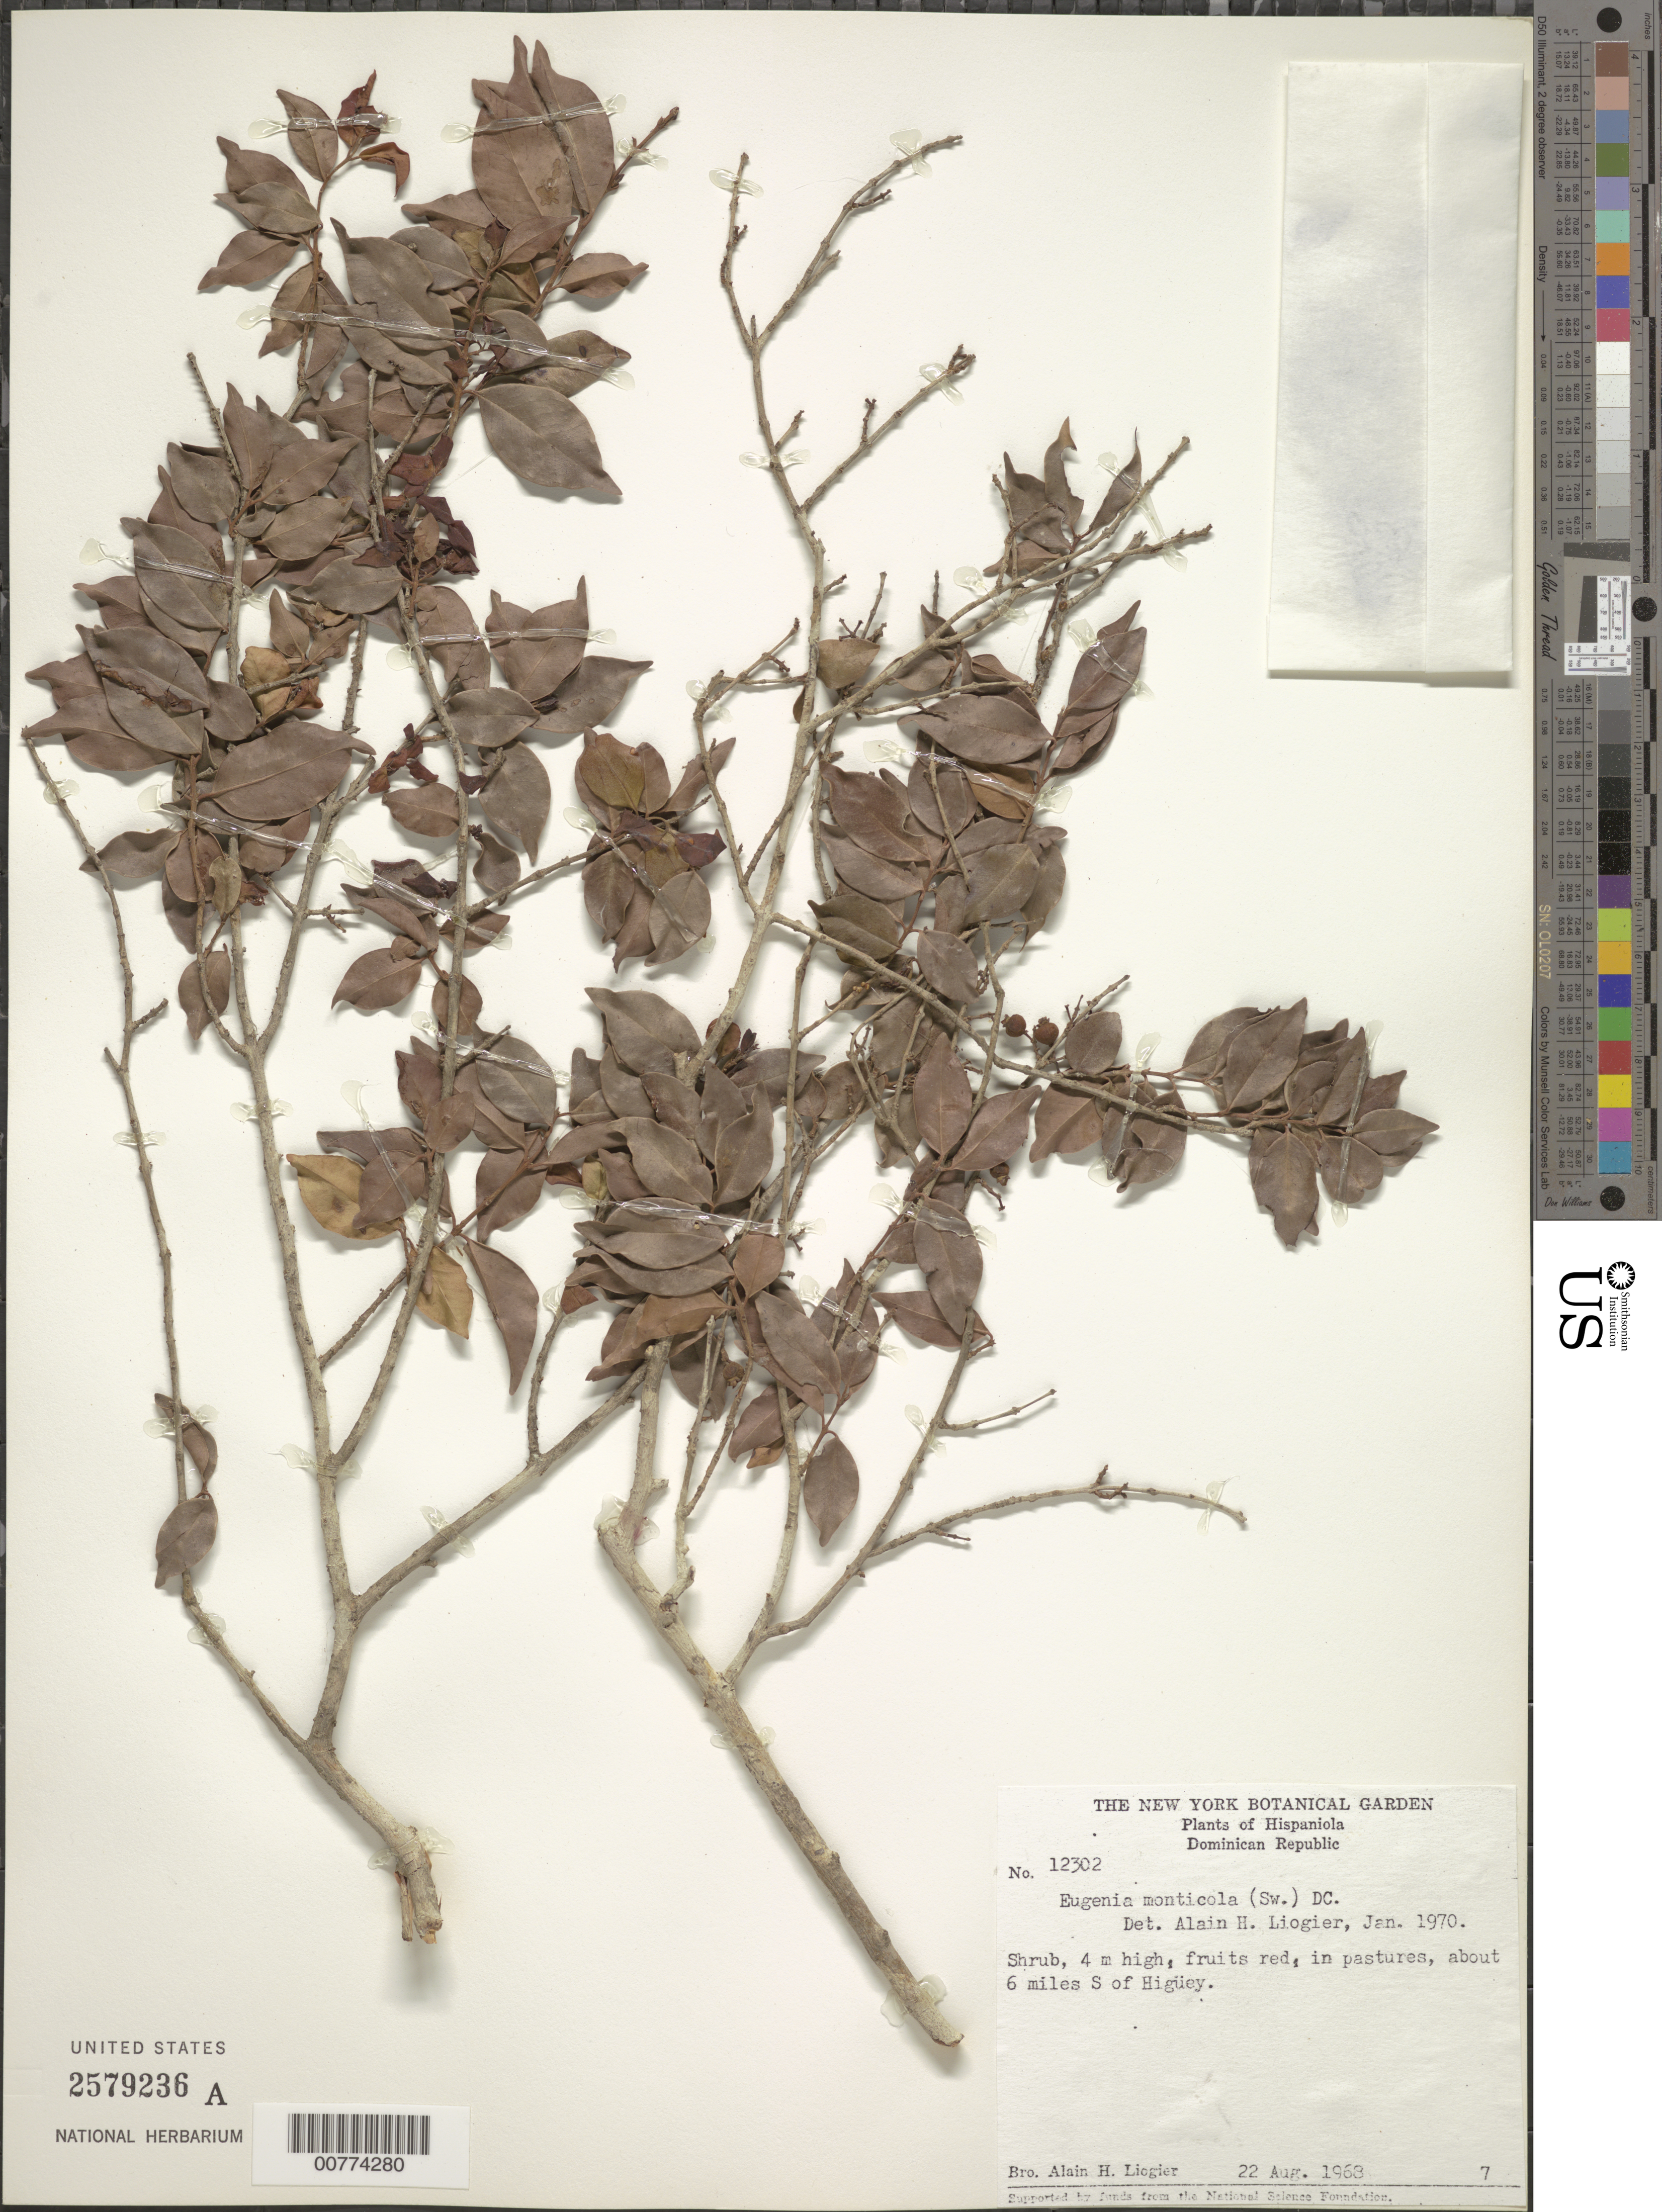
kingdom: Plantae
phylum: Tracheophyta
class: Magnoliopsida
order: Myrtales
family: Myrtaceae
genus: Eugenia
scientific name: Eugenia monticola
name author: (Sw.) DC.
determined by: Liogier, Alain H.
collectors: A. H. Liogier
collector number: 12302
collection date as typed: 22 Aug 1968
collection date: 1968-08-22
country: Dominican Republic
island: Hispaniola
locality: About 6 miles S of Higüey.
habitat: In pastures.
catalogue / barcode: US 2579236A